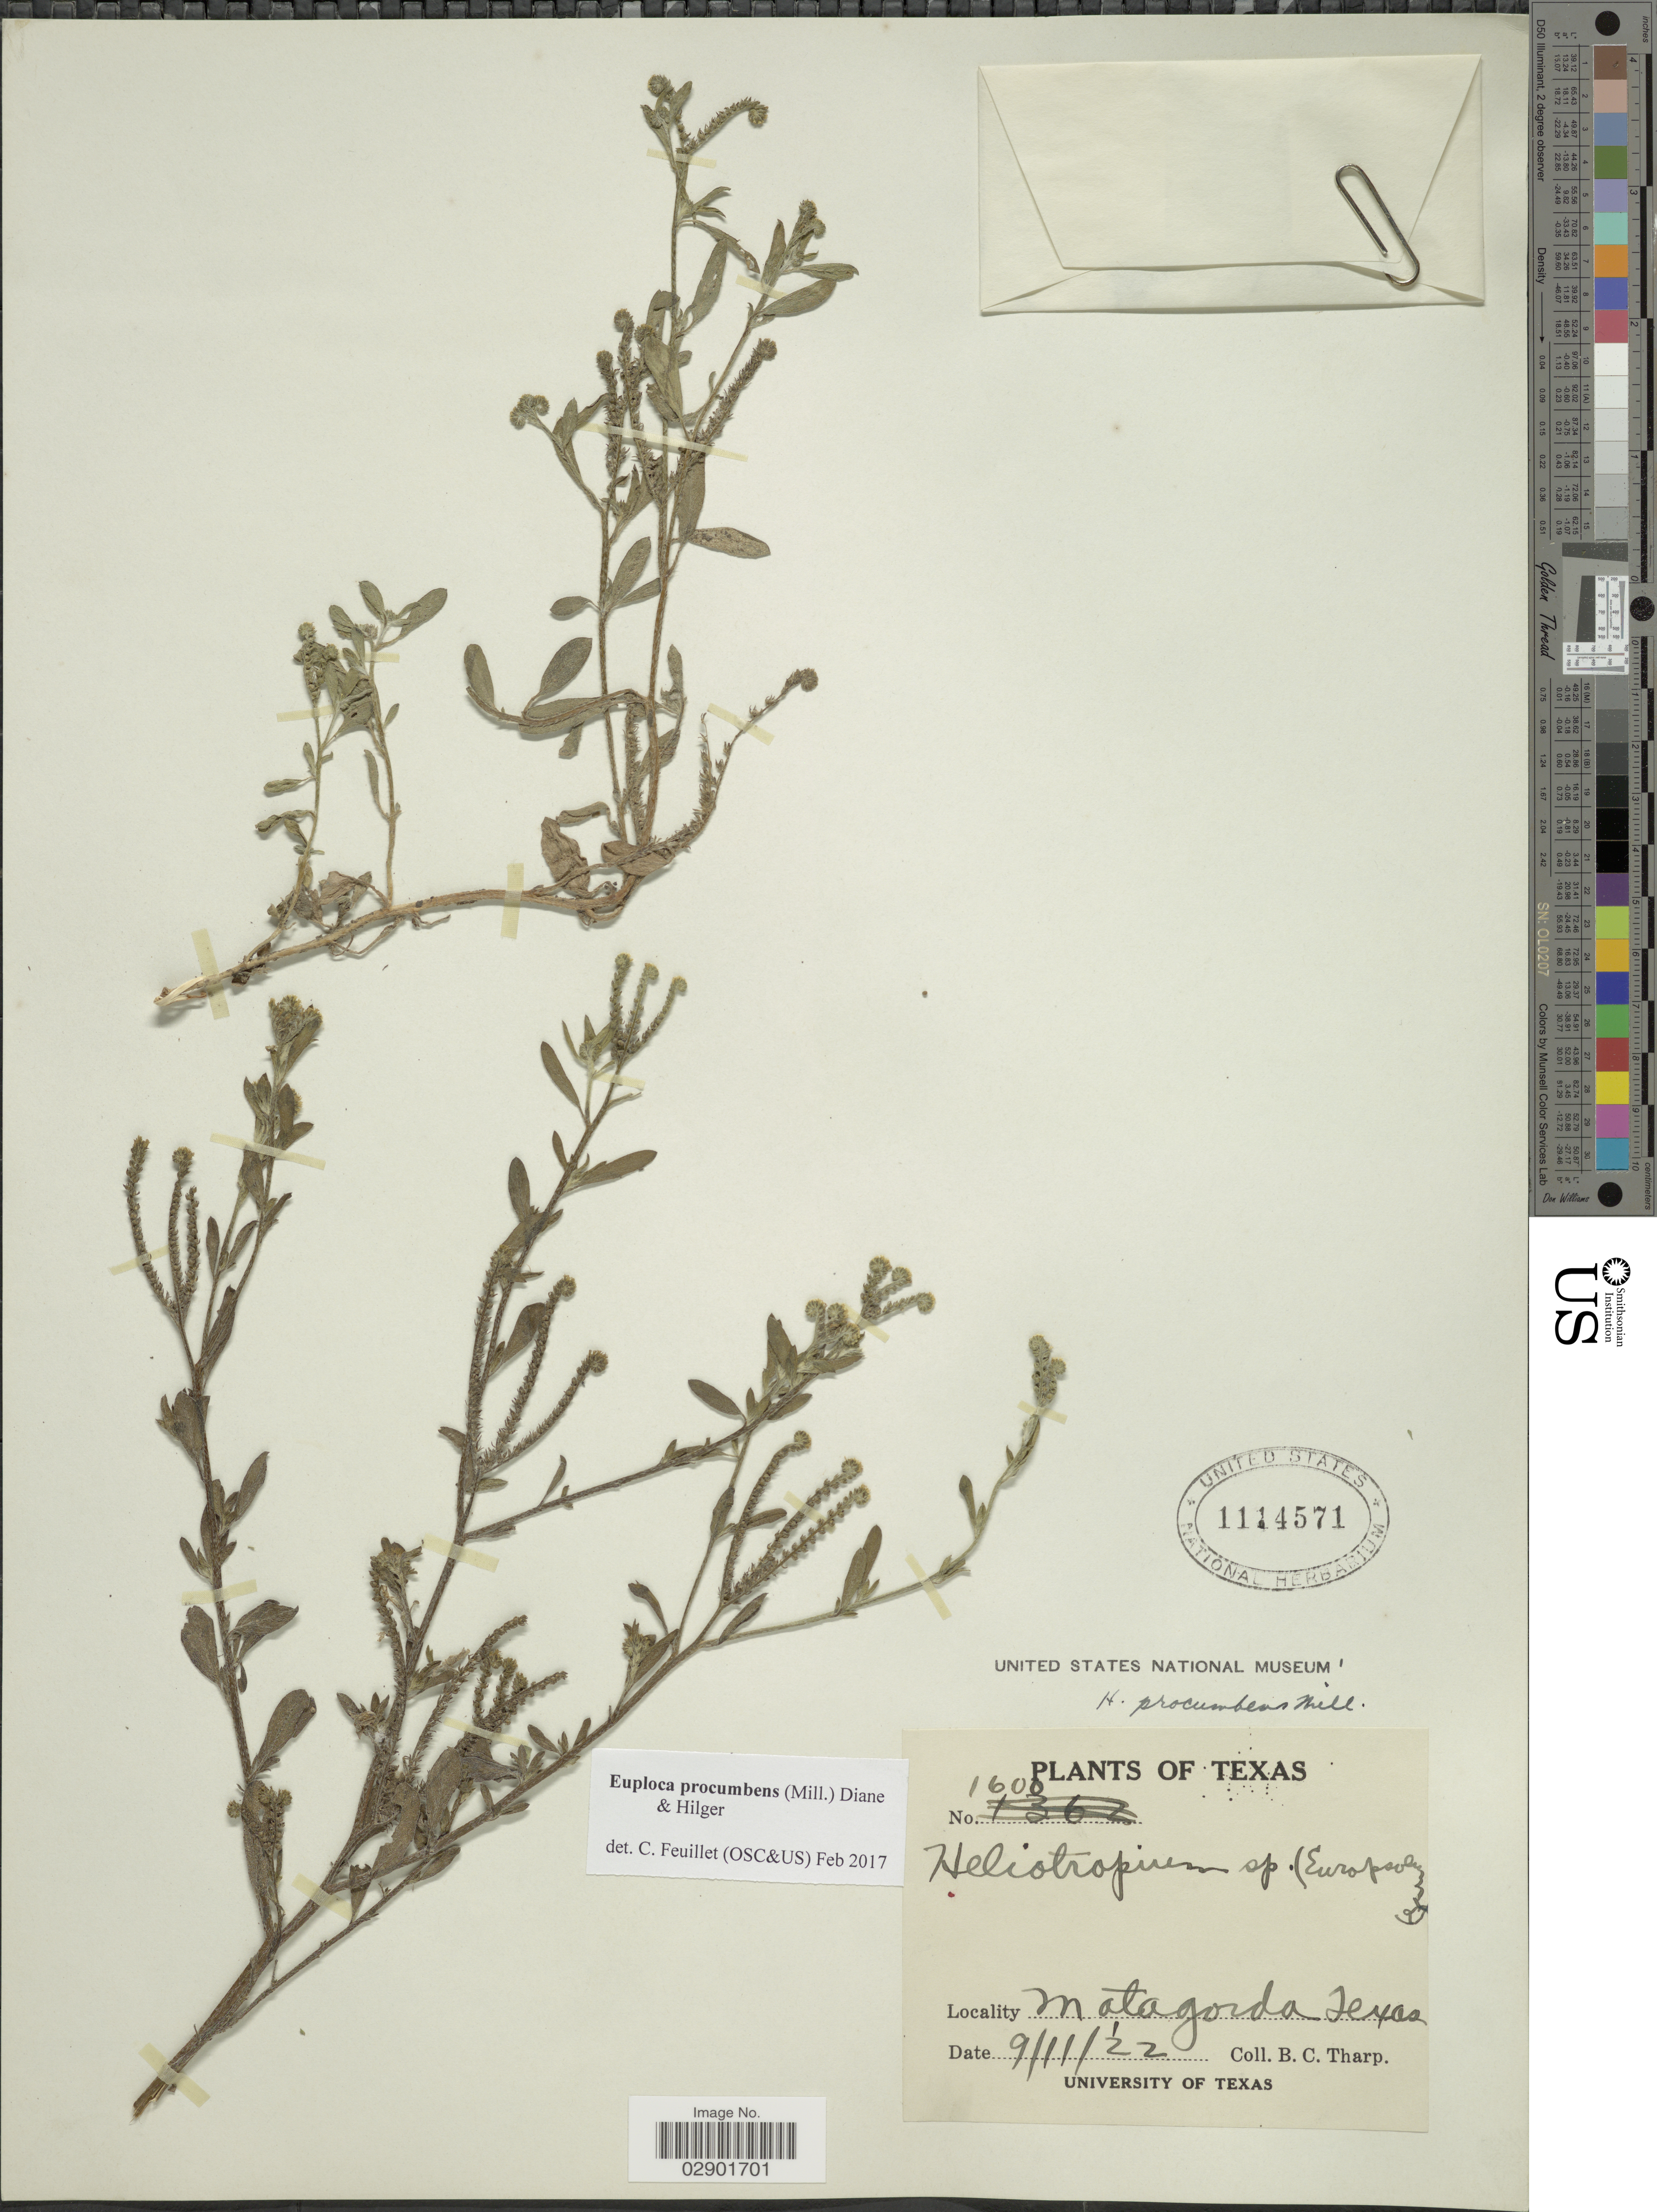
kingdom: Plantae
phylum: Tracheophyta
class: Magnoliopsida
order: Boraginales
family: Heliotropiaceae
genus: Euploca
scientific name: Euploca procumbens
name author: (Mill.) Diane & Hilger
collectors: B. C. Tharp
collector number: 1600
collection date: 1922-09-11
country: United States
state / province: Texas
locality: Matagorda.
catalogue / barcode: US 1114571